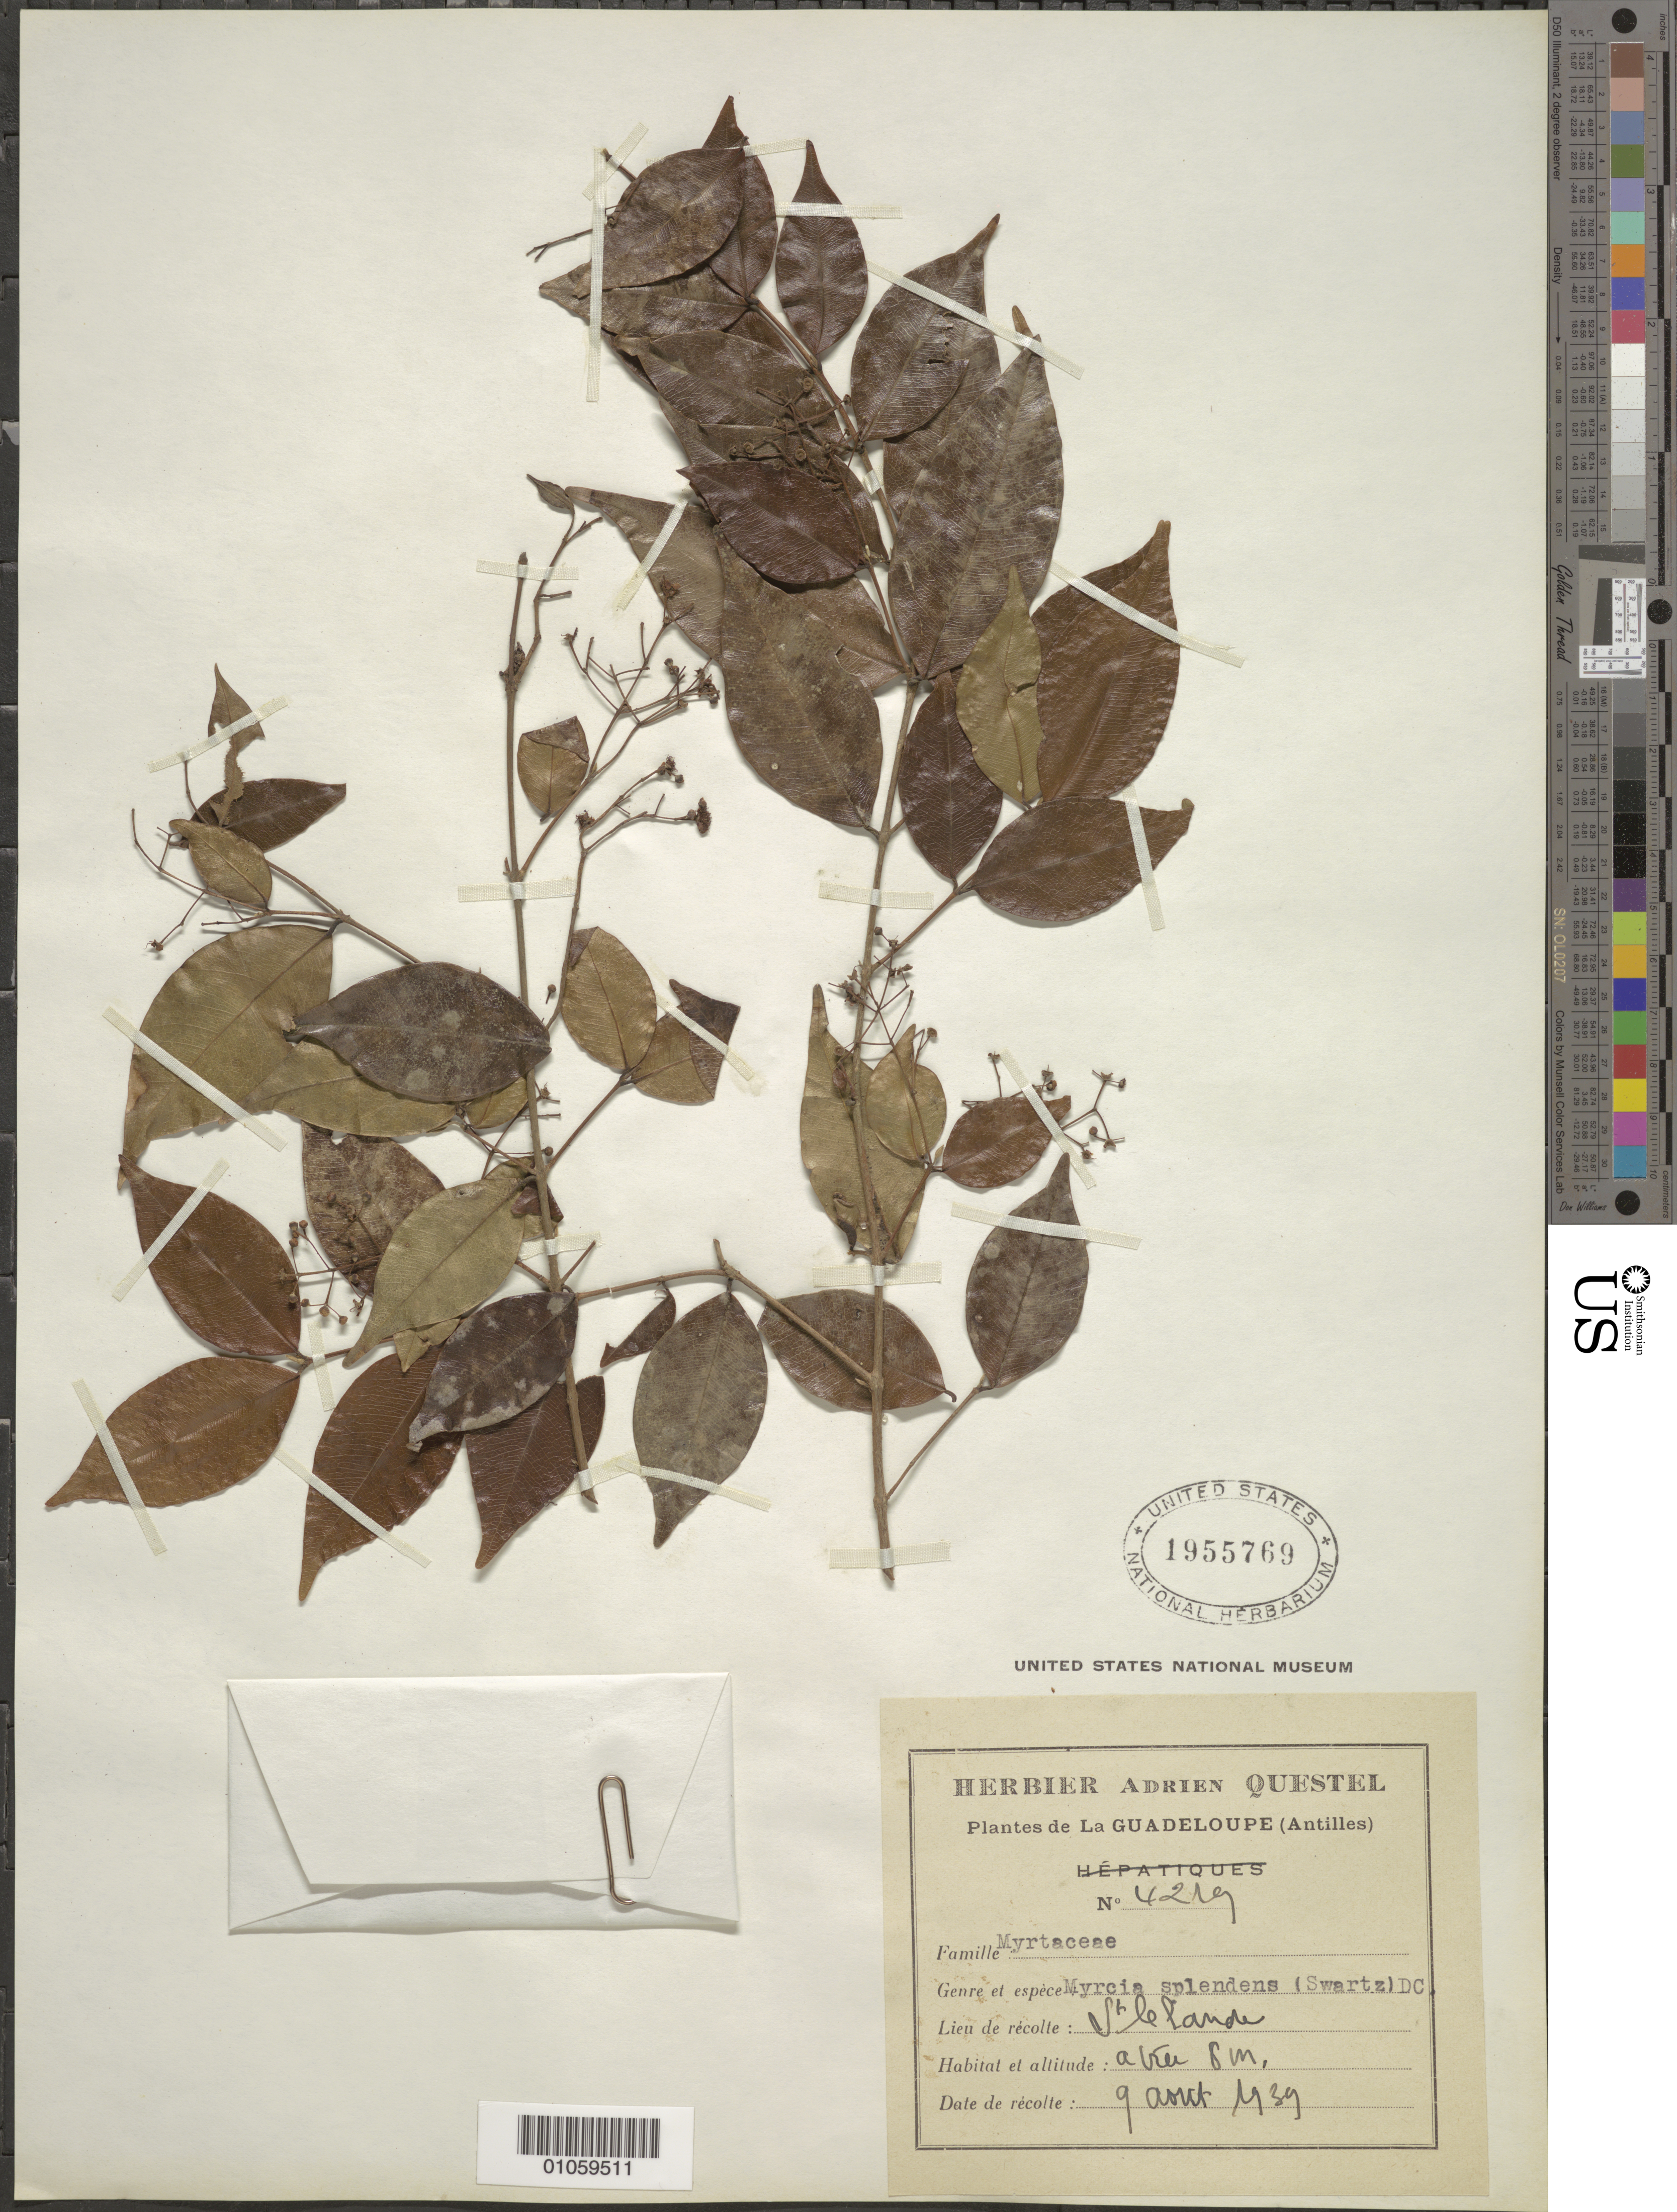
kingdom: Plantae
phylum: Tracheophyta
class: Magnoliopsida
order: Myrtales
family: Myrtaceae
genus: Myrcia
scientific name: Myrcia splendens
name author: (Sw.) DC.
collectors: A. Questel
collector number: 4219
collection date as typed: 09 Aug 1939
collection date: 1939-08-09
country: Guadeloupe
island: Basse Terre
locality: St. Claude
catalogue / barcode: US 1955769